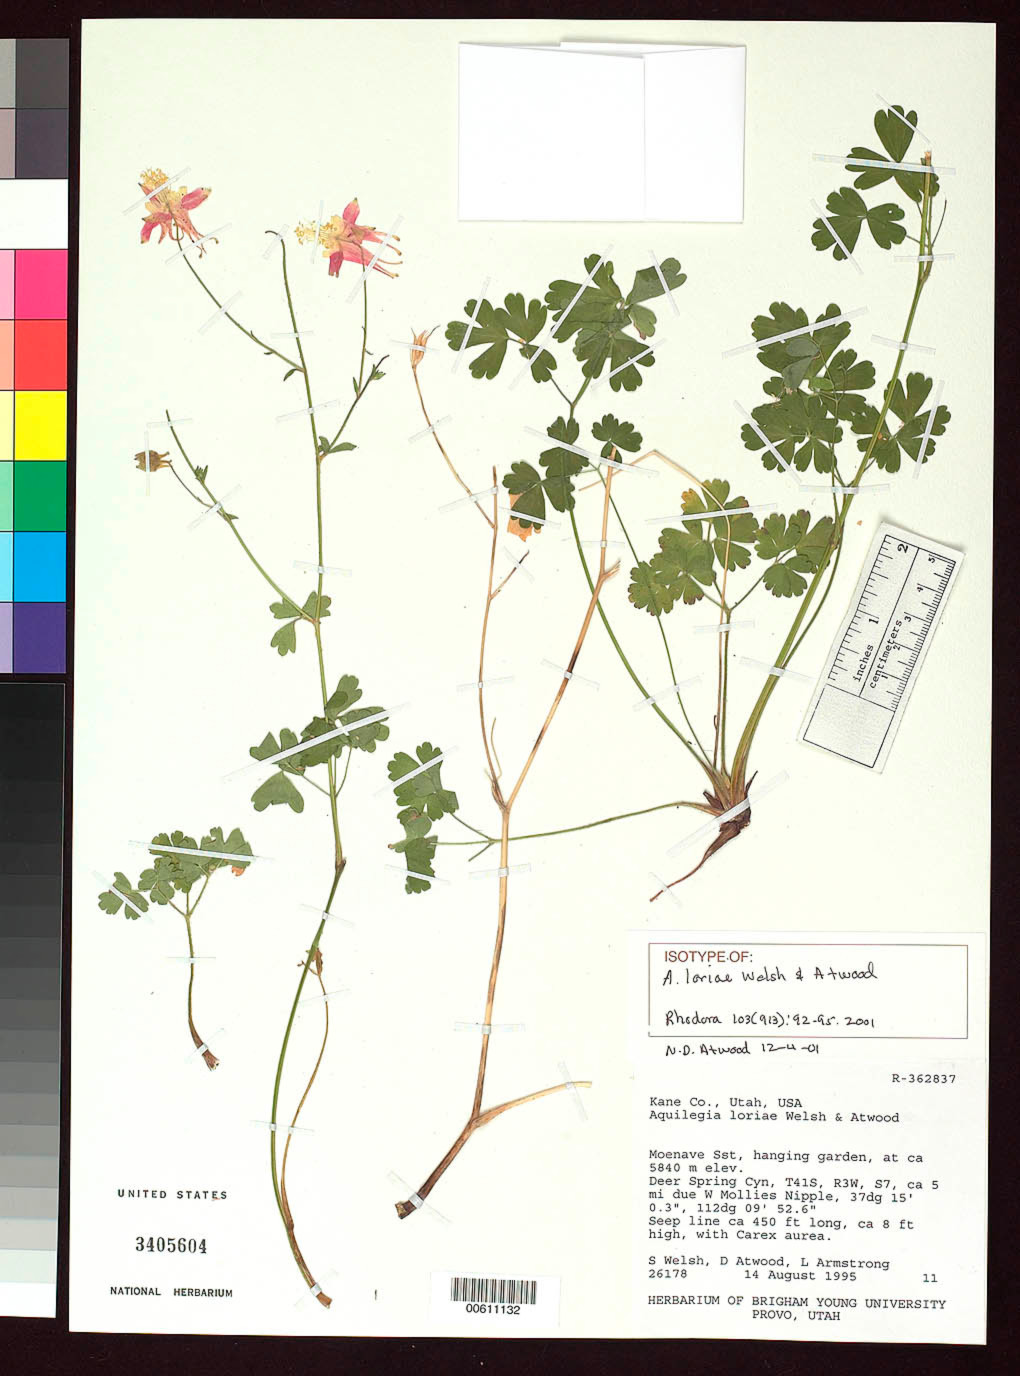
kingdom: Plantae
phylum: Tracheophyta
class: Magnoliopsida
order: Ranunculales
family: Ranunculaceae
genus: Aquilegia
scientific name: Aquilegia loriae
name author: S.L. Welsh & Atwood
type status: Isotype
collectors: S. Welsh, D. Atwood & L. Armstrong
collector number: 26178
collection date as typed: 14 Aug 1995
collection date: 1995-08-14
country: United States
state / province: Utah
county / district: Kane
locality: Moenave Sst, hanging garden, Deer Spring Canyon, T41S, R3W, S7, ca. 5 mi. due W Mollies Nipple.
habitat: Seep line ca. 450 ft. long, ca. 8 ft. high, with Carex aurea.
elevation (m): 5840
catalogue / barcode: US 3405604